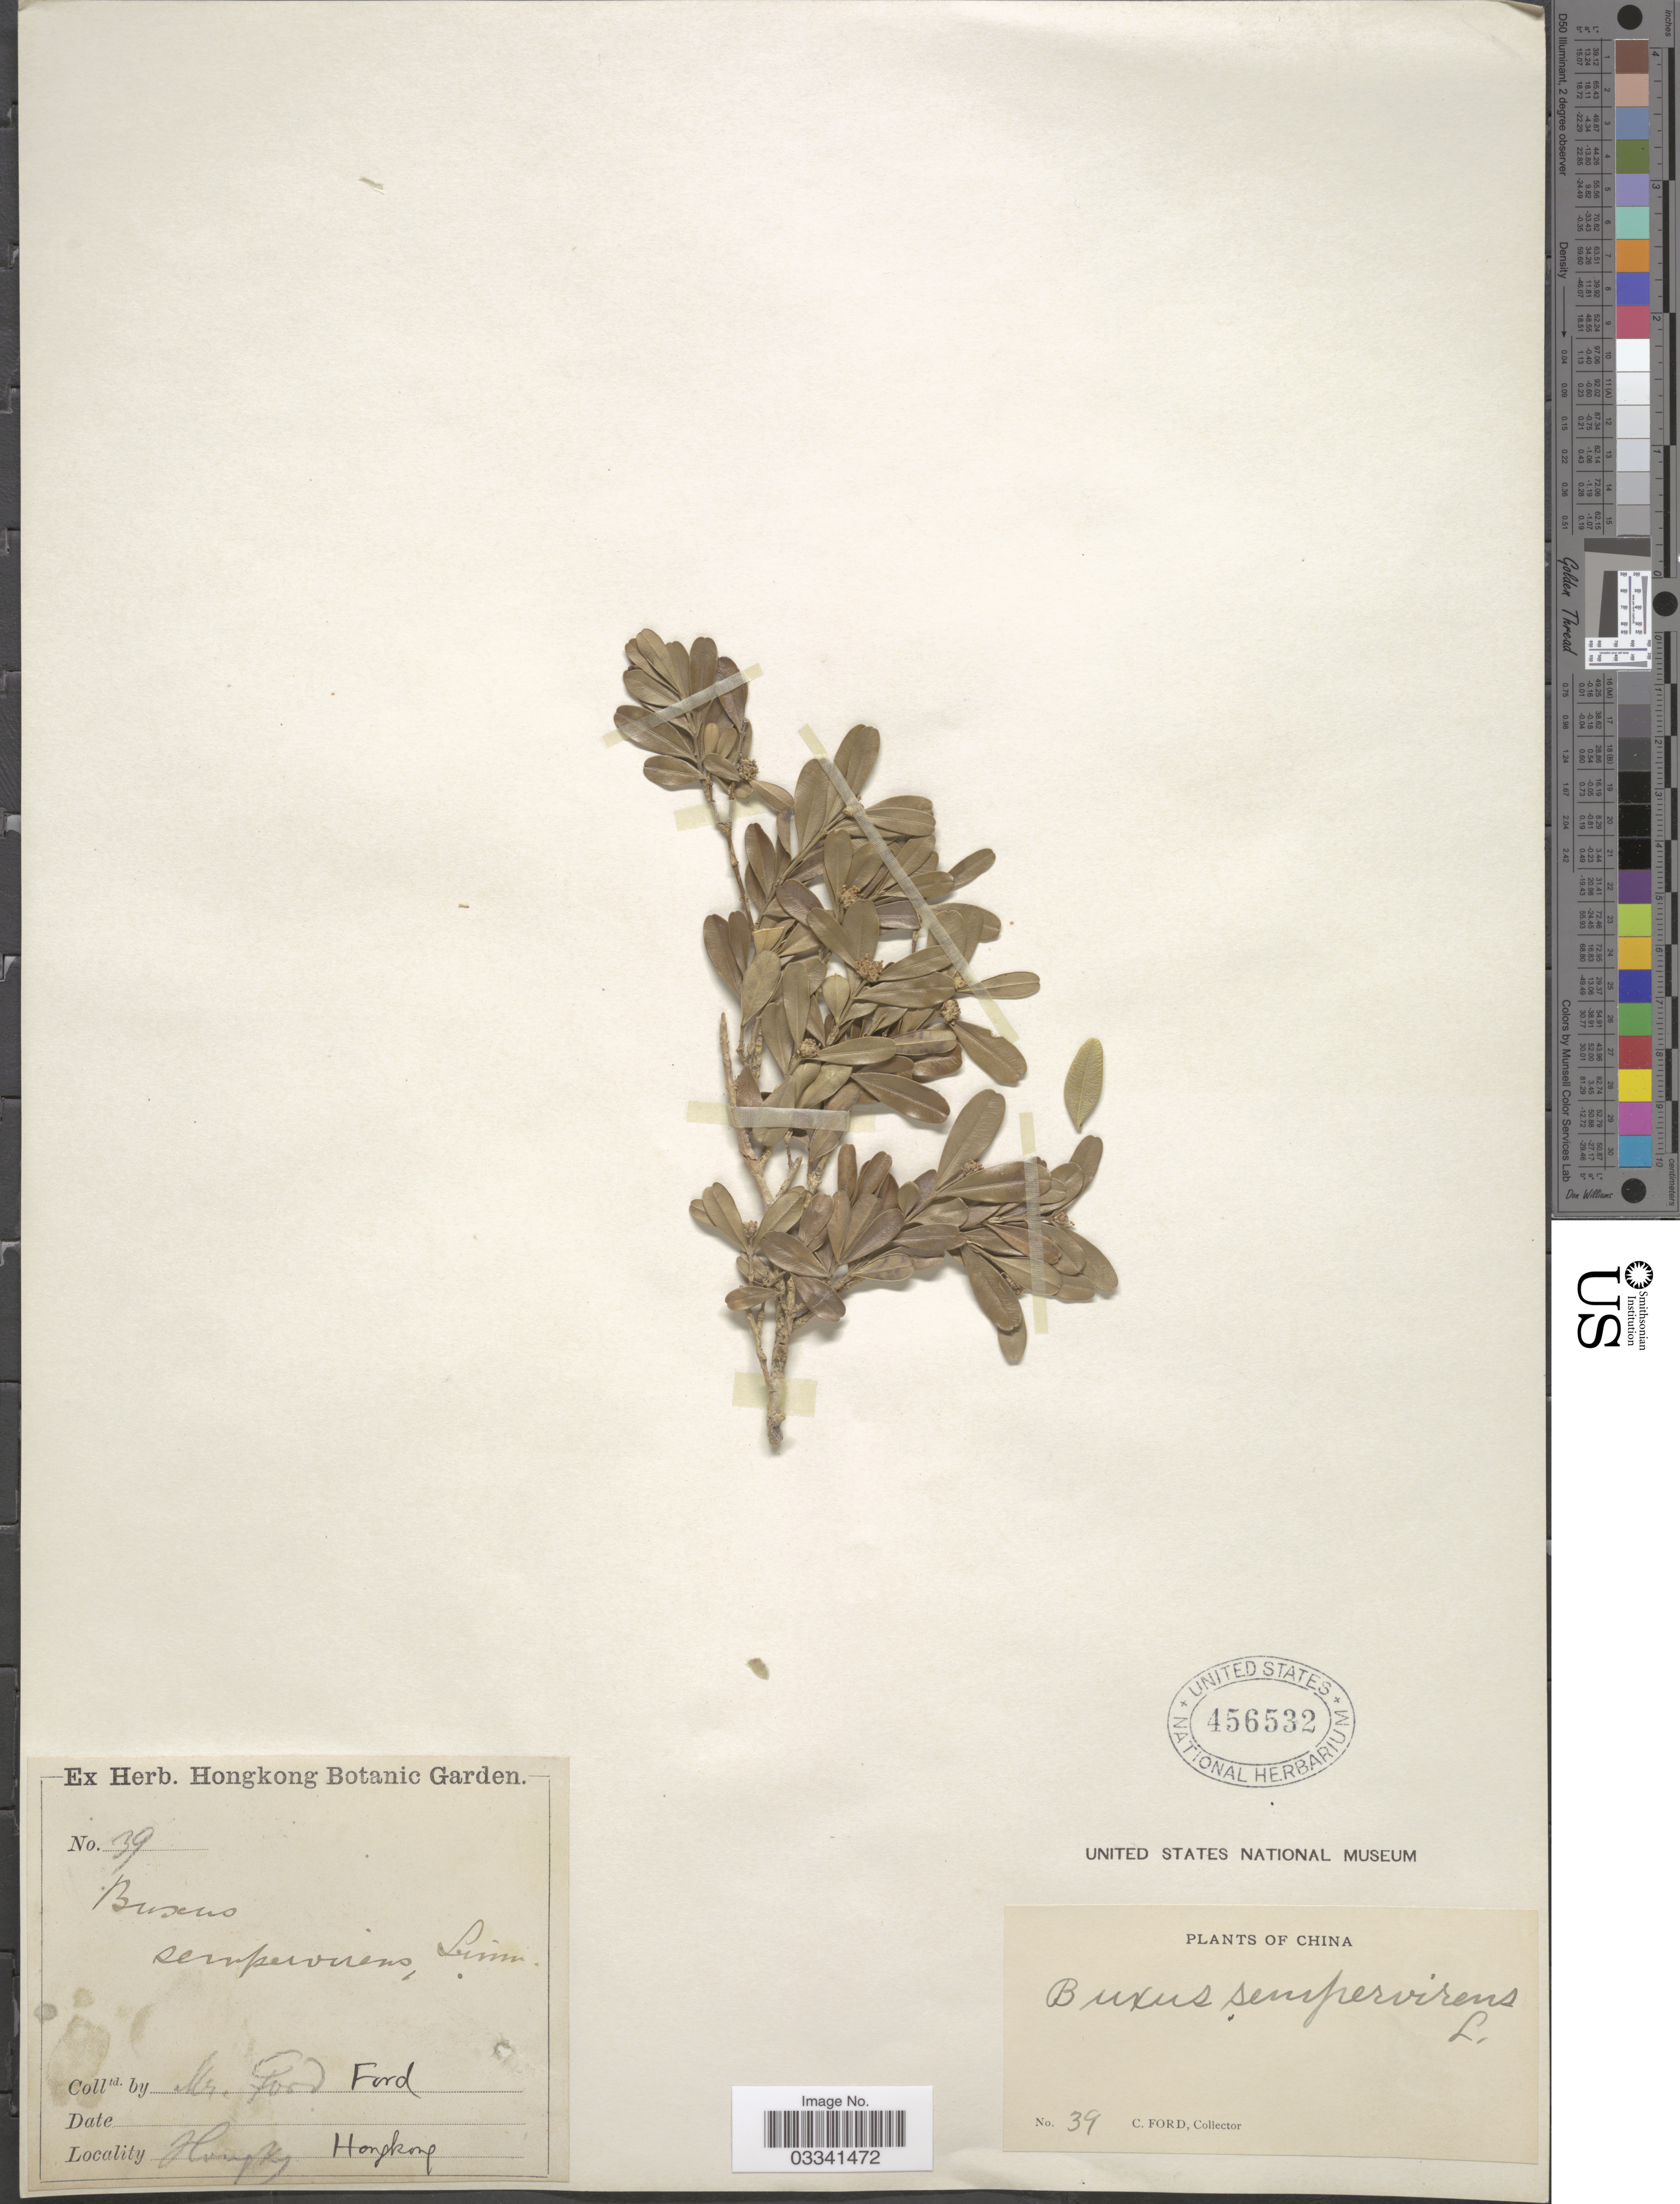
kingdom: Plantae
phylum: Tracheophyta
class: Magnoliopsida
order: Buxales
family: Buxaceae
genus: Buxus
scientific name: Buxus sempervirens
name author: L.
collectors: C. Ford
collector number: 39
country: China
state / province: Hong Kong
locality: Humpky [interpreted].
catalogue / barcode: US 456532